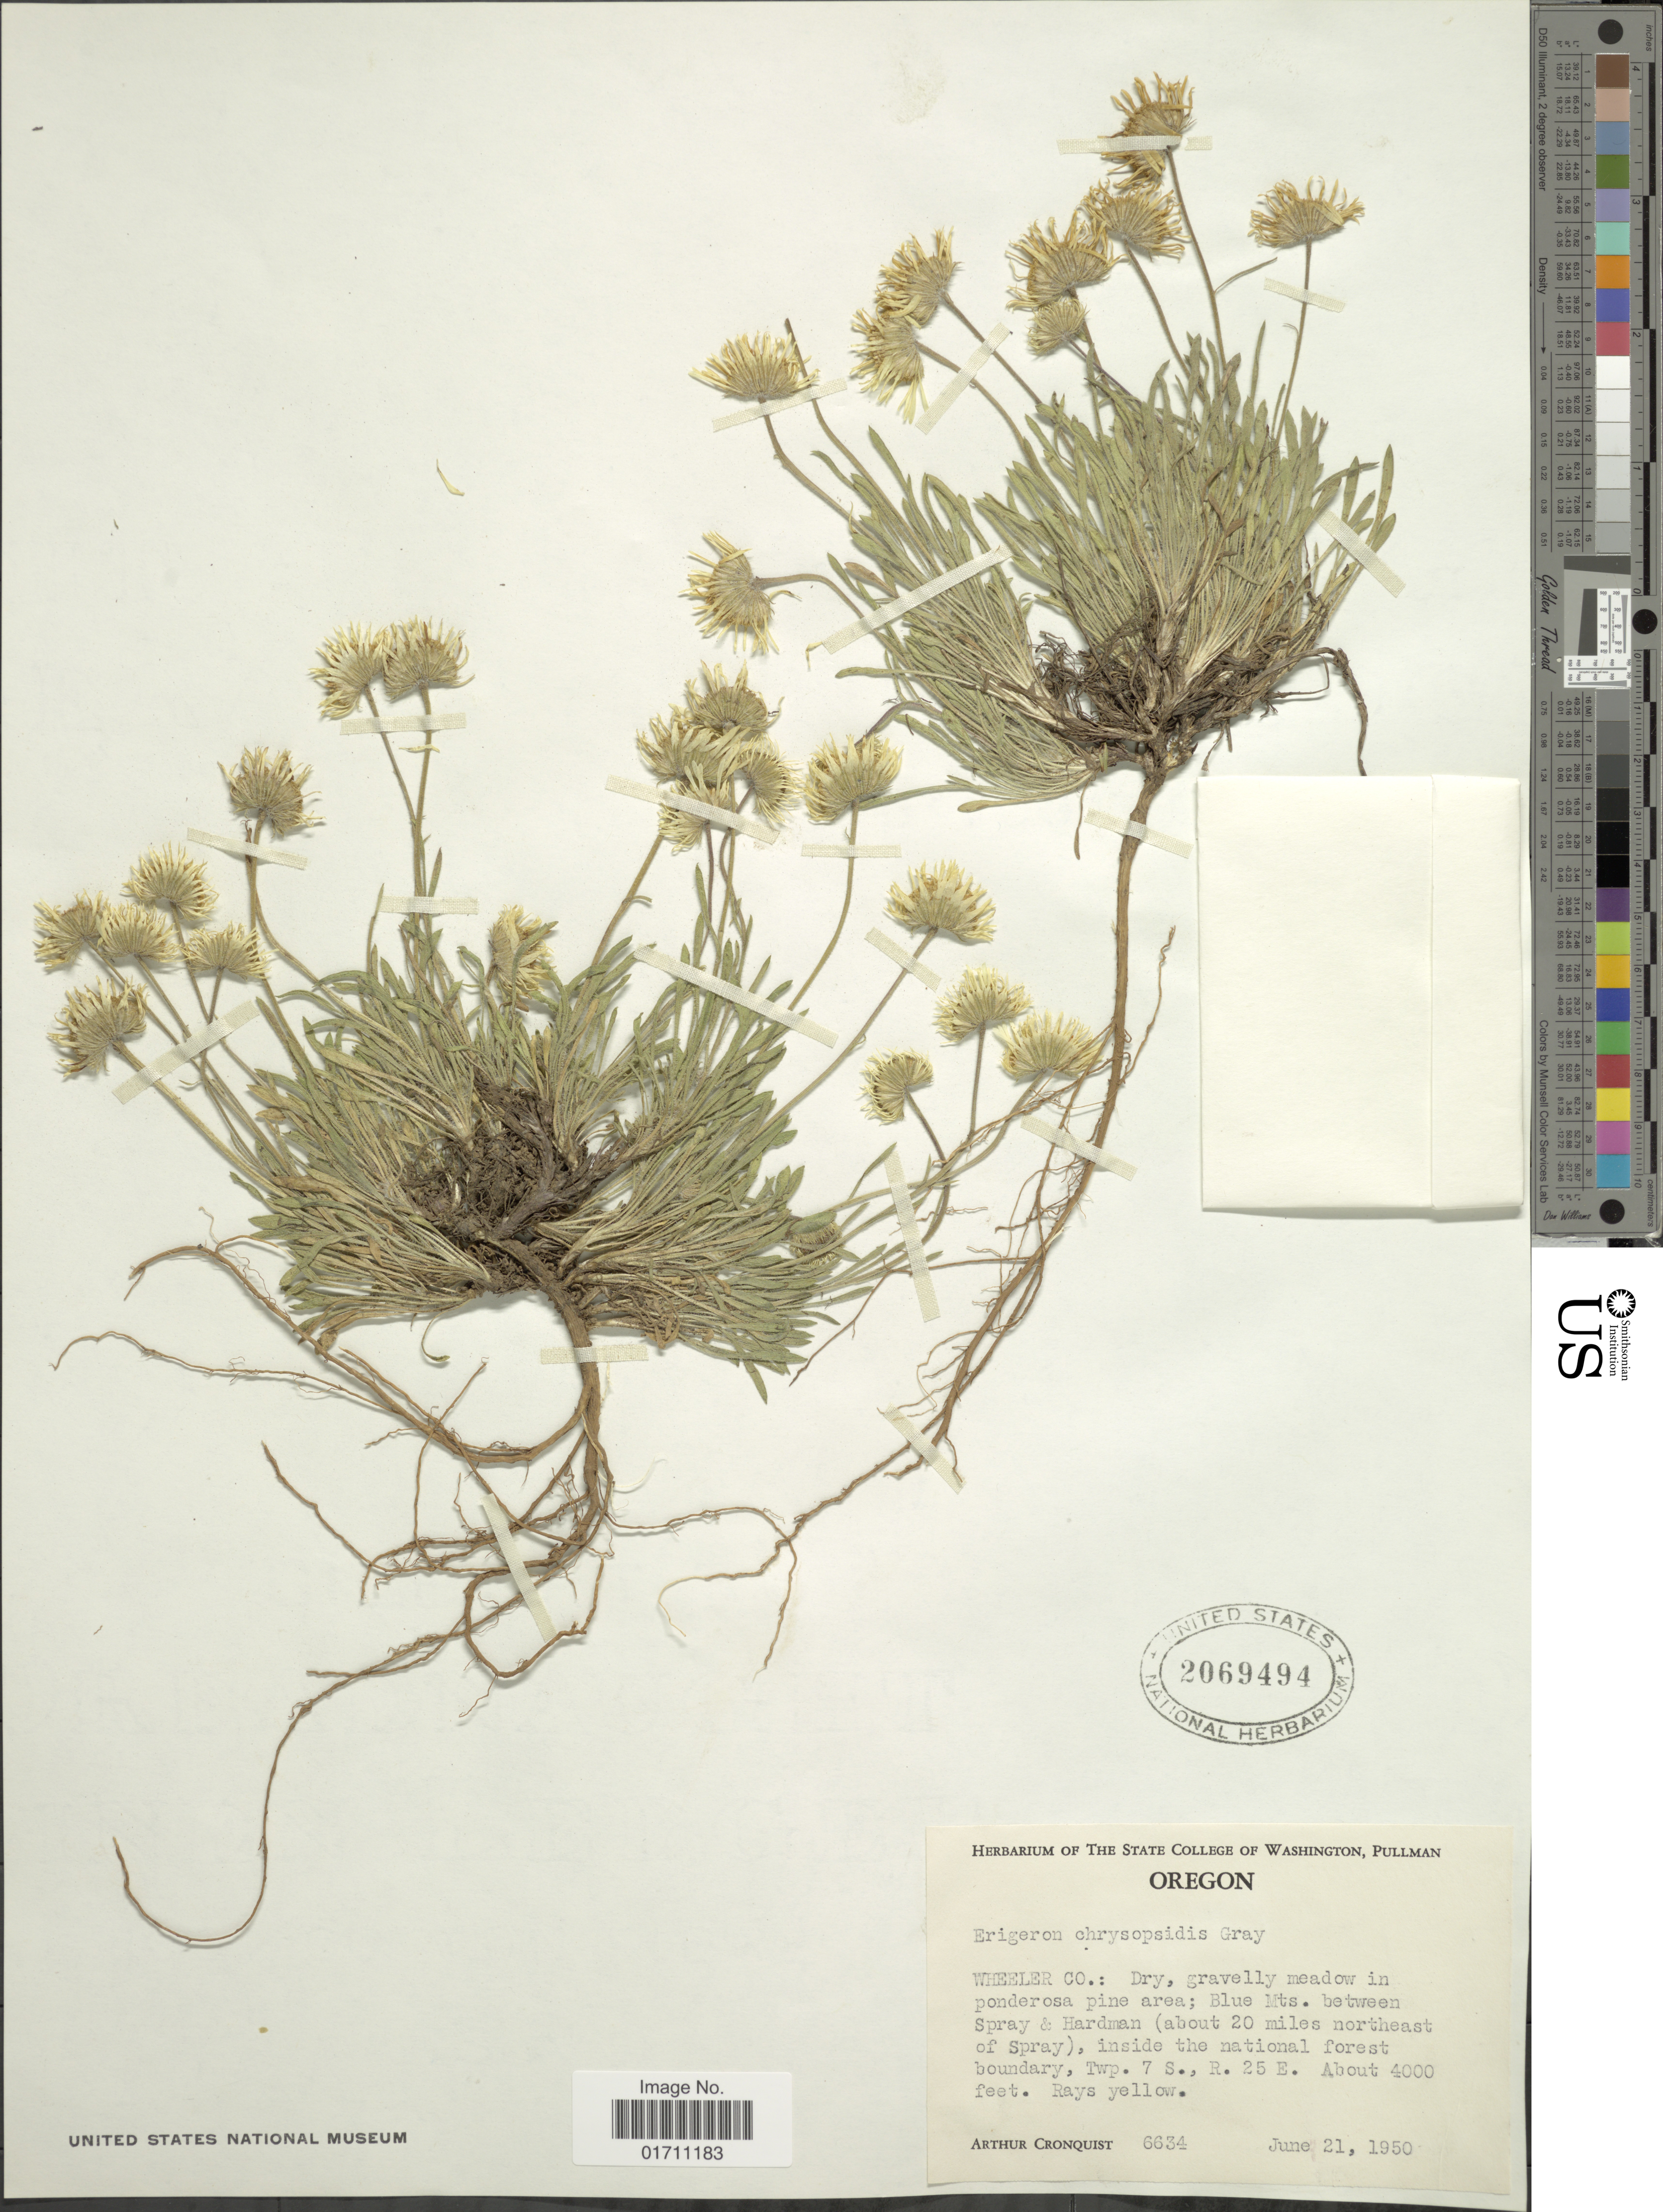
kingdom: Plantae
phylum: Tracheophyta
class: Magnoliopsida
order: Asterales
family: Asteraceae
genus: Erigeron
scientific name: Erigeron chrysopsidis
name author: A. Gray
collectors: A. J. Cronquist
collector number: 6634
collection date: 1950-06-21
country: United States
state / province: Oregon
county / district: Wheeler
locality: Wheeler Co: Dry, gravelly meadow in ponderosa pine area; Blue Mts. between Spray & Hardman (about 20 miles northeast of Spray), in inside the national forest boundary, Twp. 7 S., R.25 E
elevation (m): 1219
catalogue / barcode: US 2069494